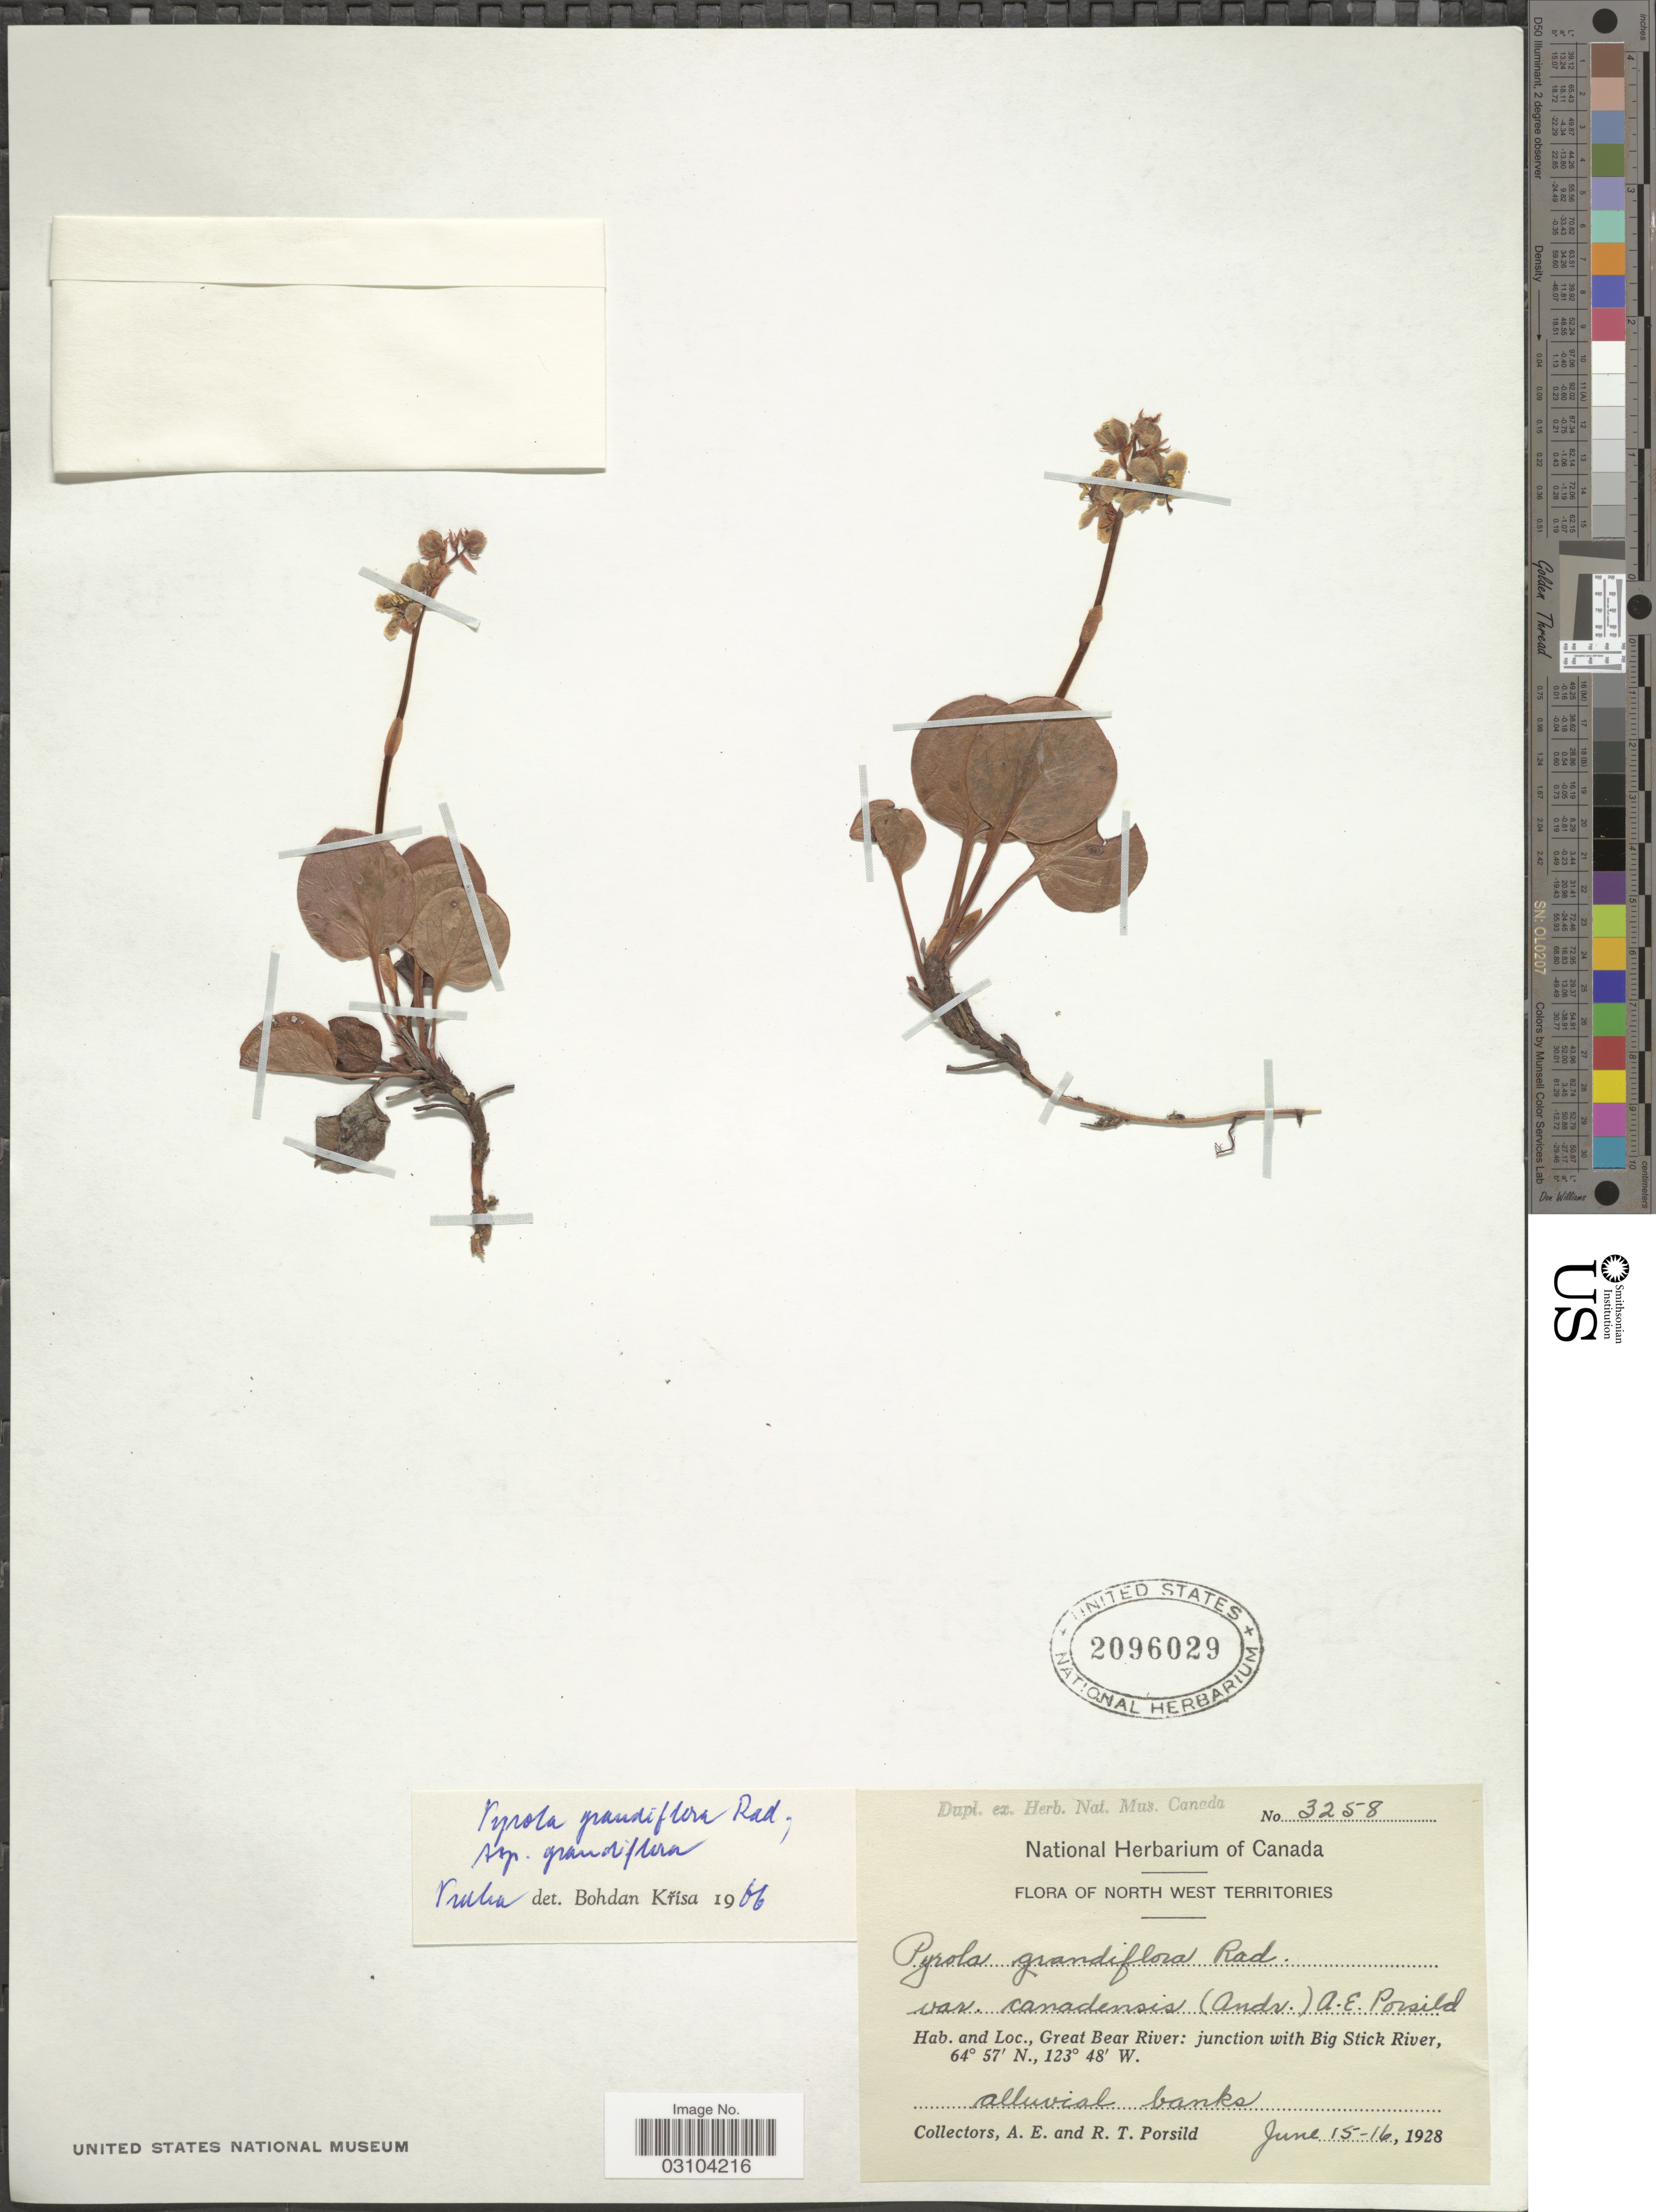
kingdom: Plantae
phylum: Tracheophyta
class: Magnoliopsida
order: Ericales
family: Ericaceae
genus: Pyrola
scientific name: Pyrola grandiflora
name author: Radius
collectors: A. E. Porsild & R. T. Porsild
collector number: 3258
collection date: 1928-06-15/1928-06-16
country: Canada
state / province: Northwest Territories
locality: Great Bear River: junction with Big Stick River.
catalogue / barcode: US 2096029